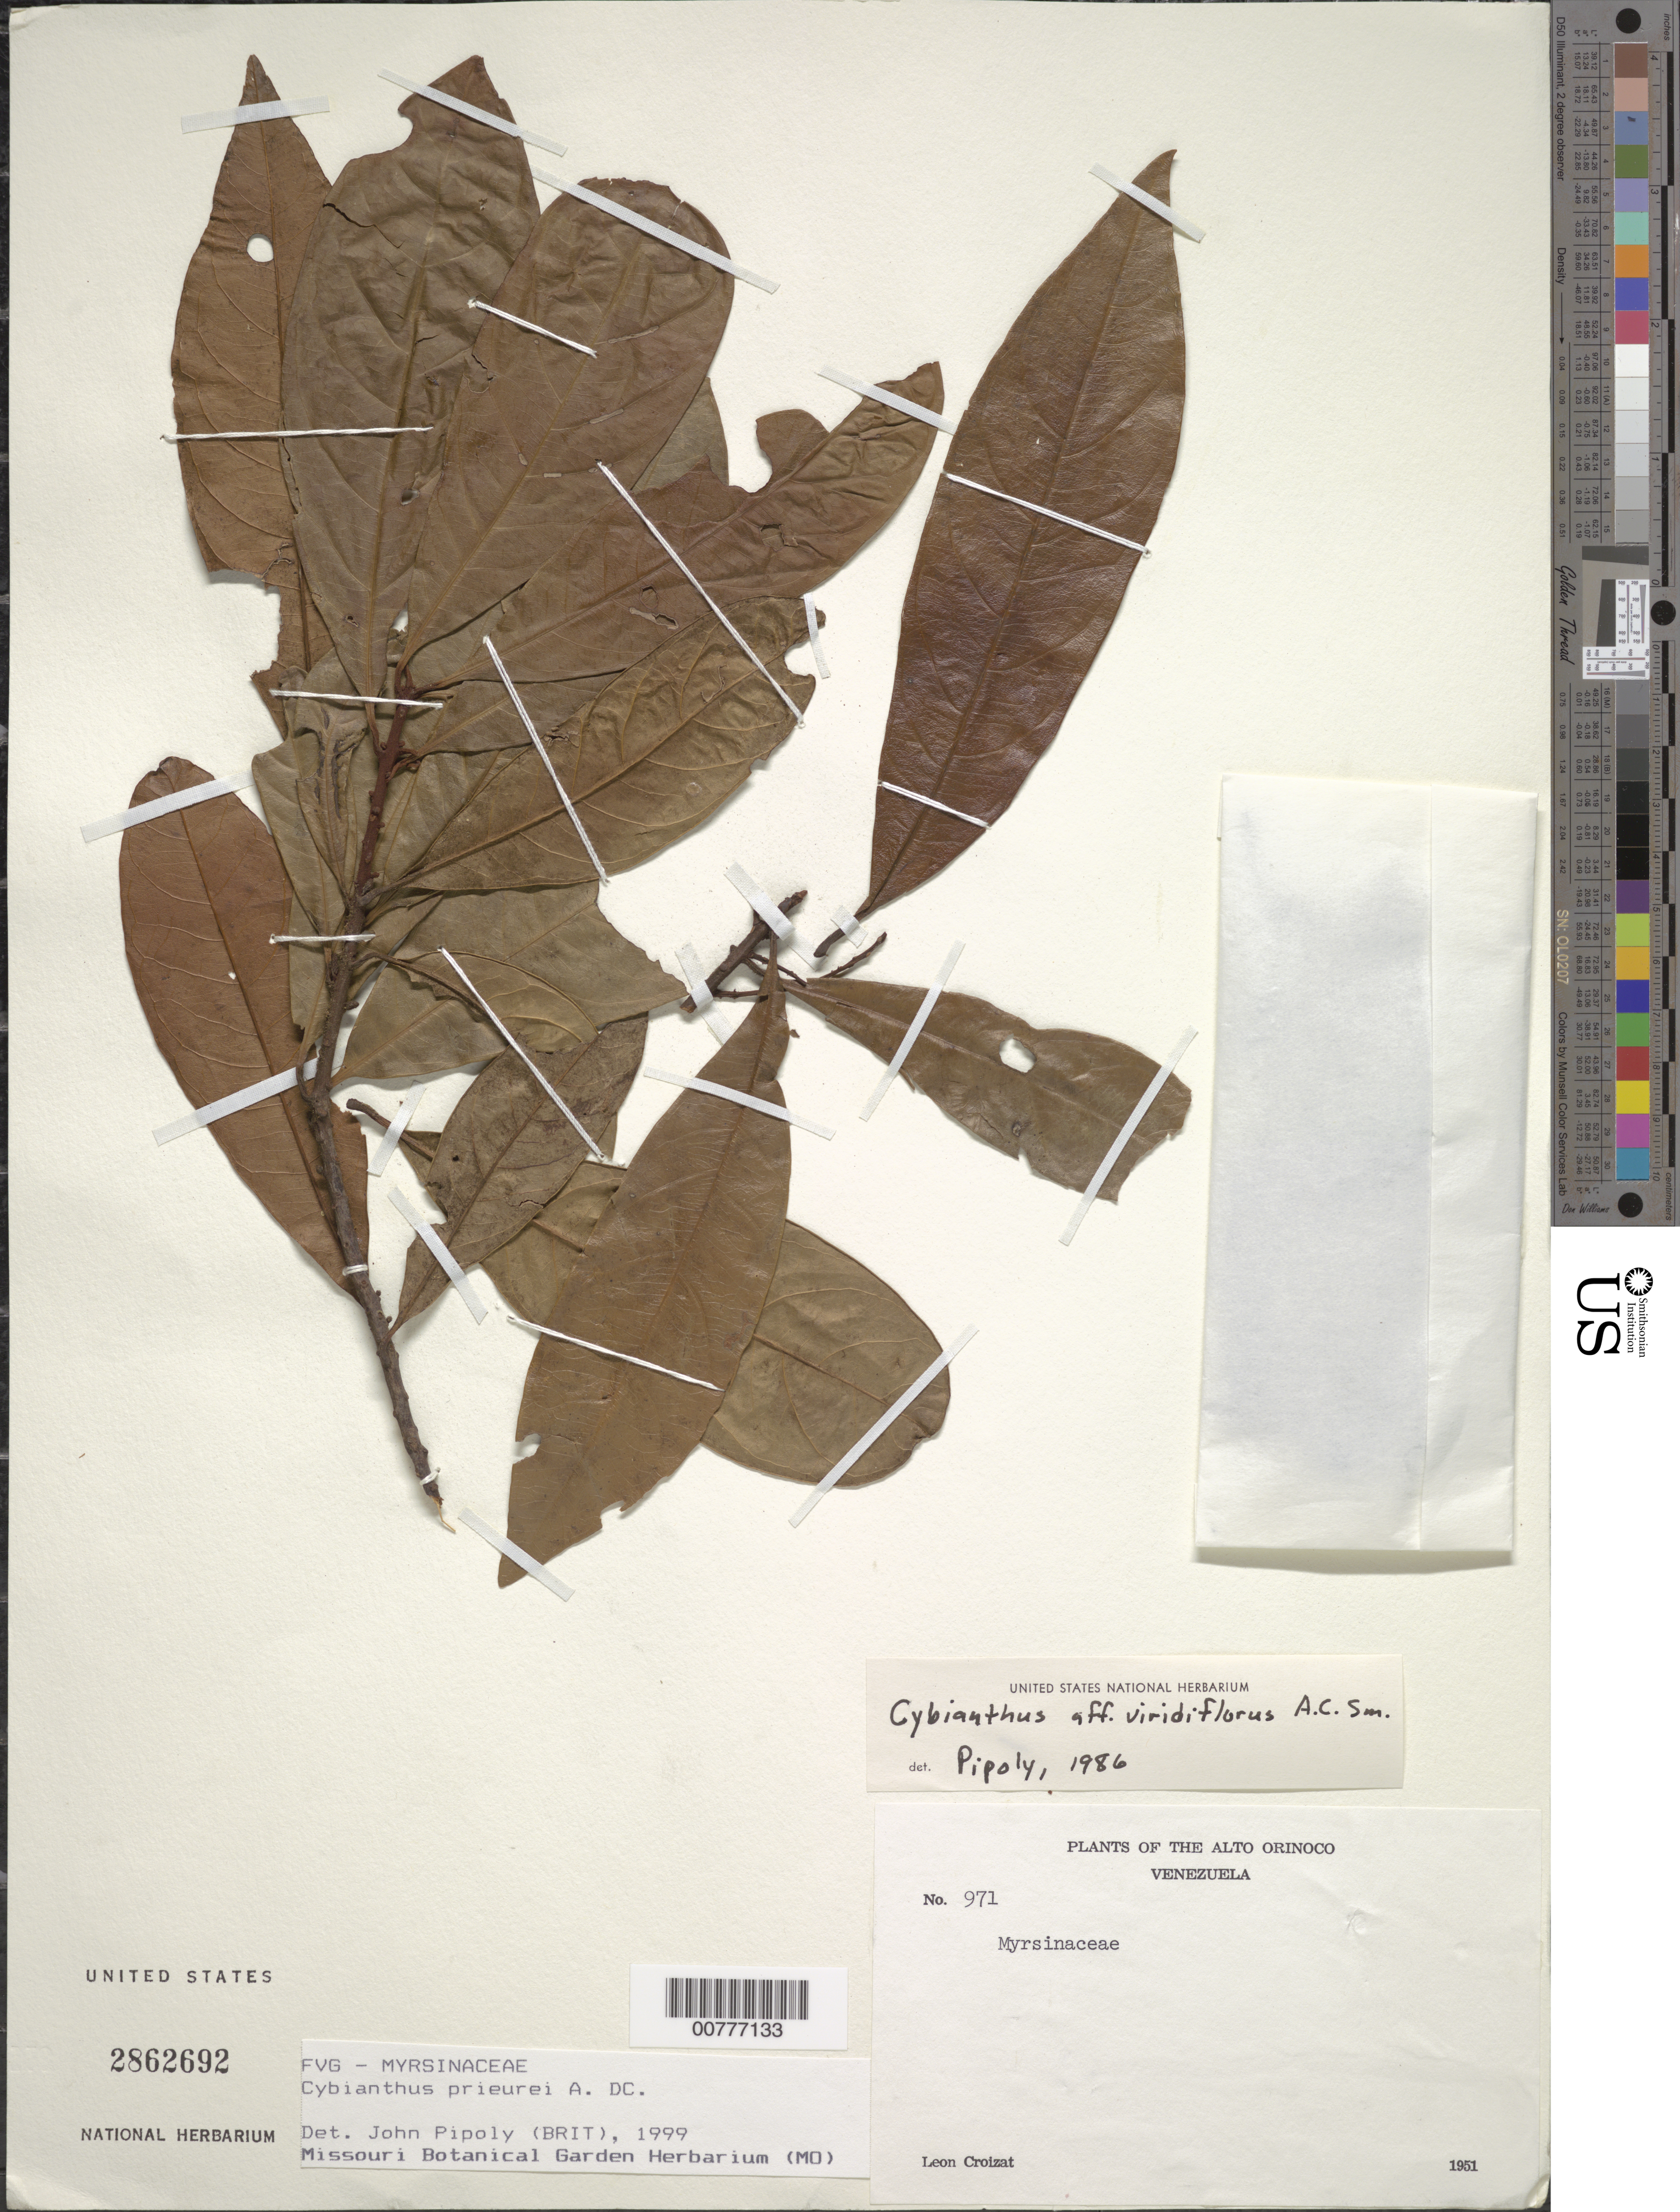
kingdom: Plantae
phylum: Tracheophyta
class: Magnoliopsida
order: Ericales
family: Primulaceae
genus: Cybianthus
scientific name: Cybianthus prieurii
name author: A. DC.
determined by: Pipoly, J. J., III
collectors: L. C. M. Croizat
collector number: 971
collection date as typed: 1951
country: Venezuela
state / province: Amazonas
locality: Alto Orinoco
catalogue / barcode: US 2862692